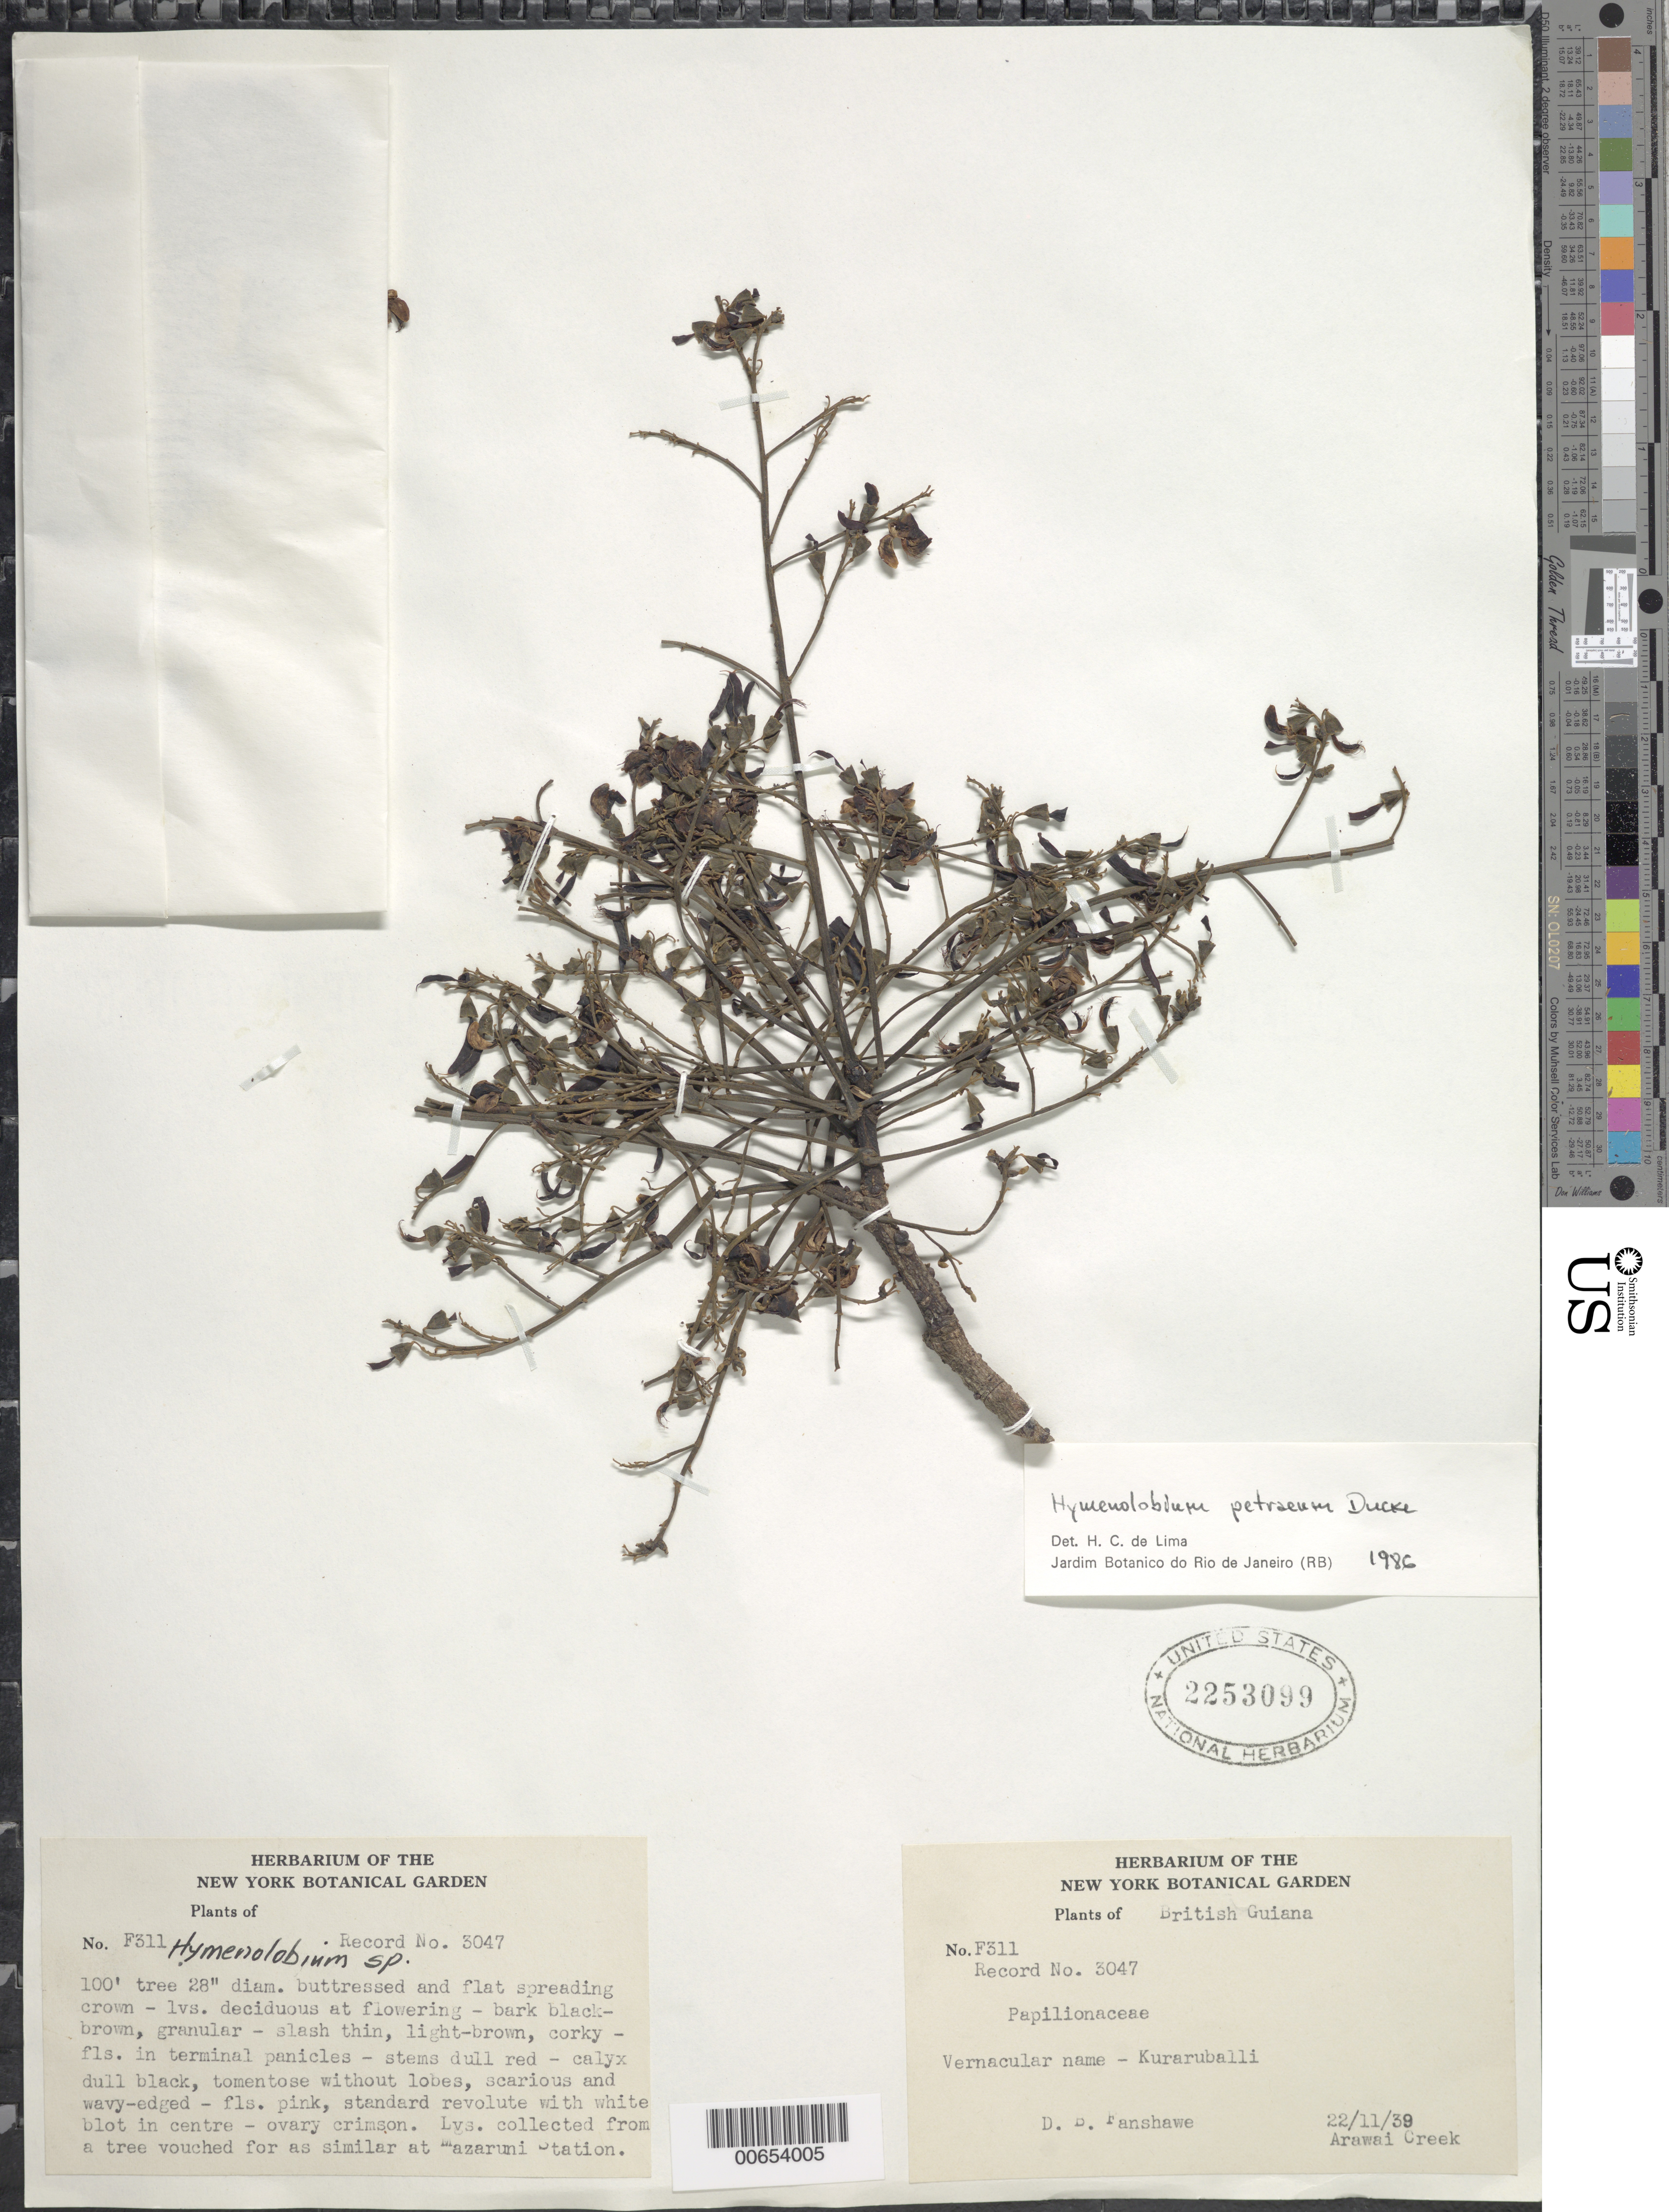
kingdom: Plantae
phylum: Tracheophyta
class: Magnoliopsida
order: Fabales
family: Fabaceae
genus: Hymenolobium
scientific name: Hymenolobium petraeum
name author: Ducke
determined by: Lima, H. C. de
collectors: D. B. Fanshawe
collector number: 3047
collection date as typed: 22-Nov-39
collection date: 1939-11-22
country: Guyana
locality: Essequibo R., Arawai Creek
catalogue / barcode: US 2253099